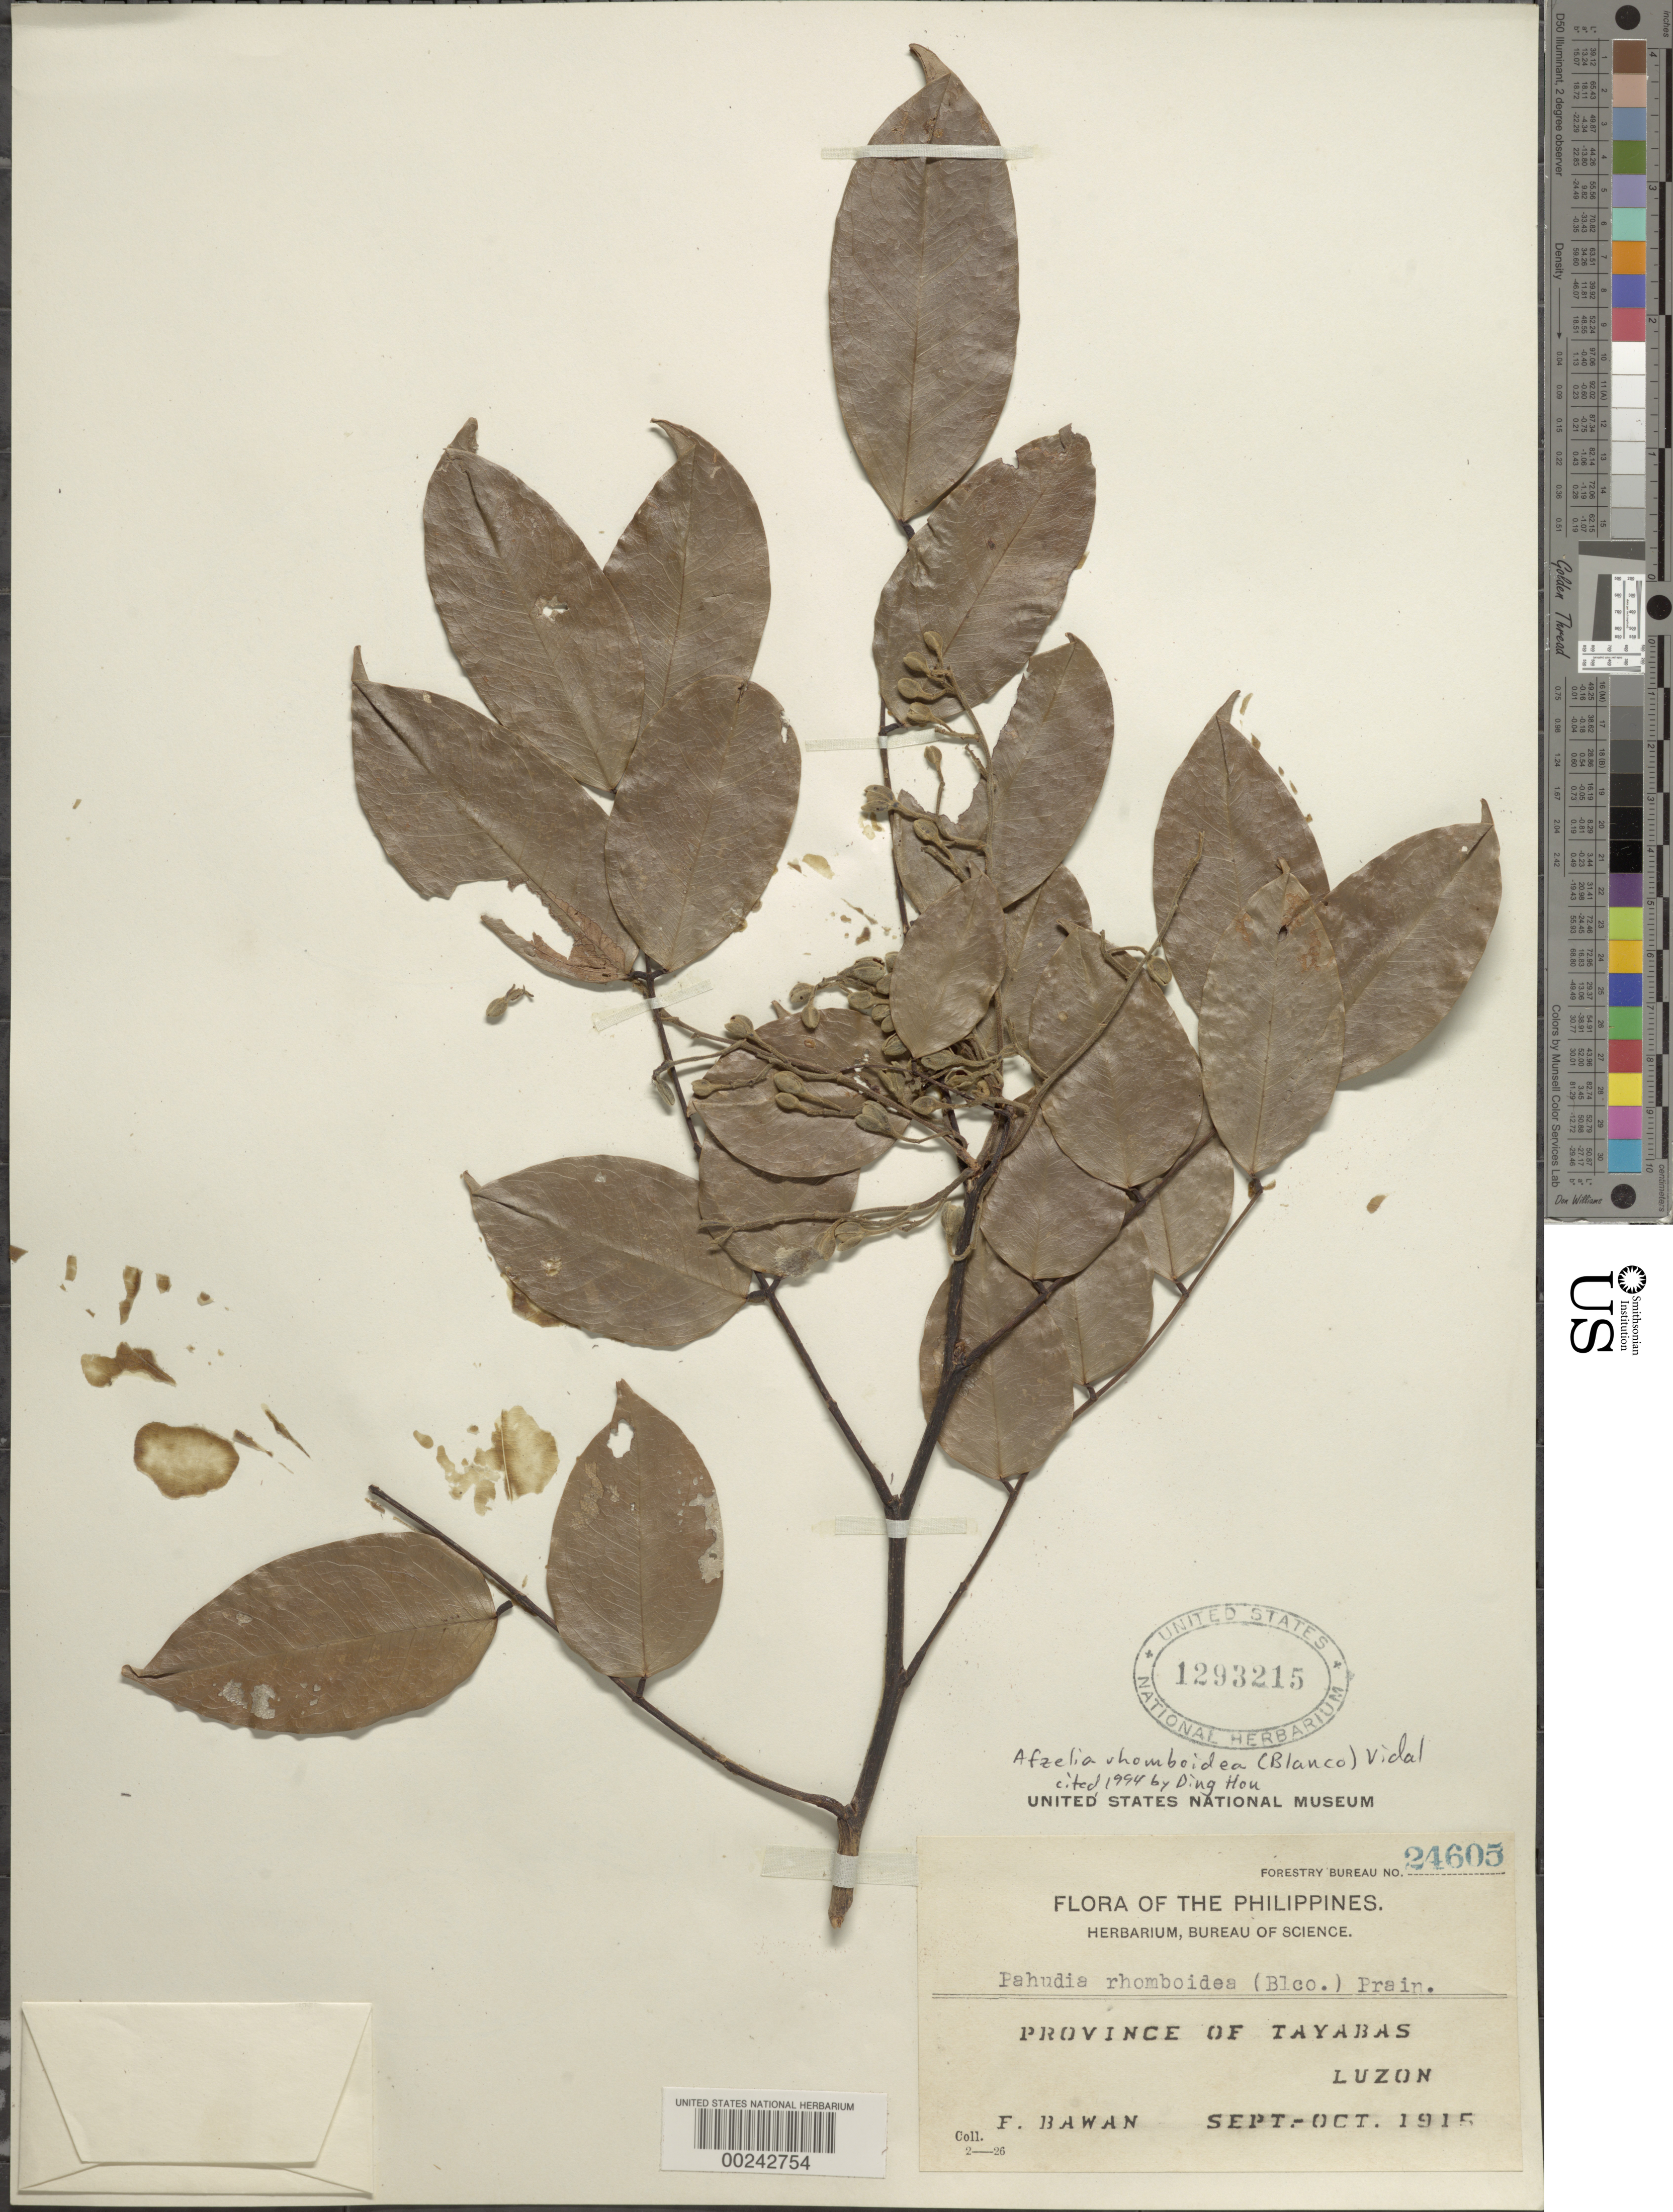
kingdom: Plantae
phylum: Tracheophyta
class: Magnoliopsida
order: Fabales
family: Fabaceae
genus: Afzelia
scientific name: Afzelia rhomboidea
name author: (Blanco) S. Vidal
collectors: F. Bawan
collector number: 24605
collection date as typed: Sep 1915 to -- Oct 1915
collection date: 1915-09/1915-10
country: Philippines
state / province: Calabarzon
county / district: Quezon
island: Luzon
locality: Tayabas prov. [= quezon province]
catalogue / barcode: US 1293215